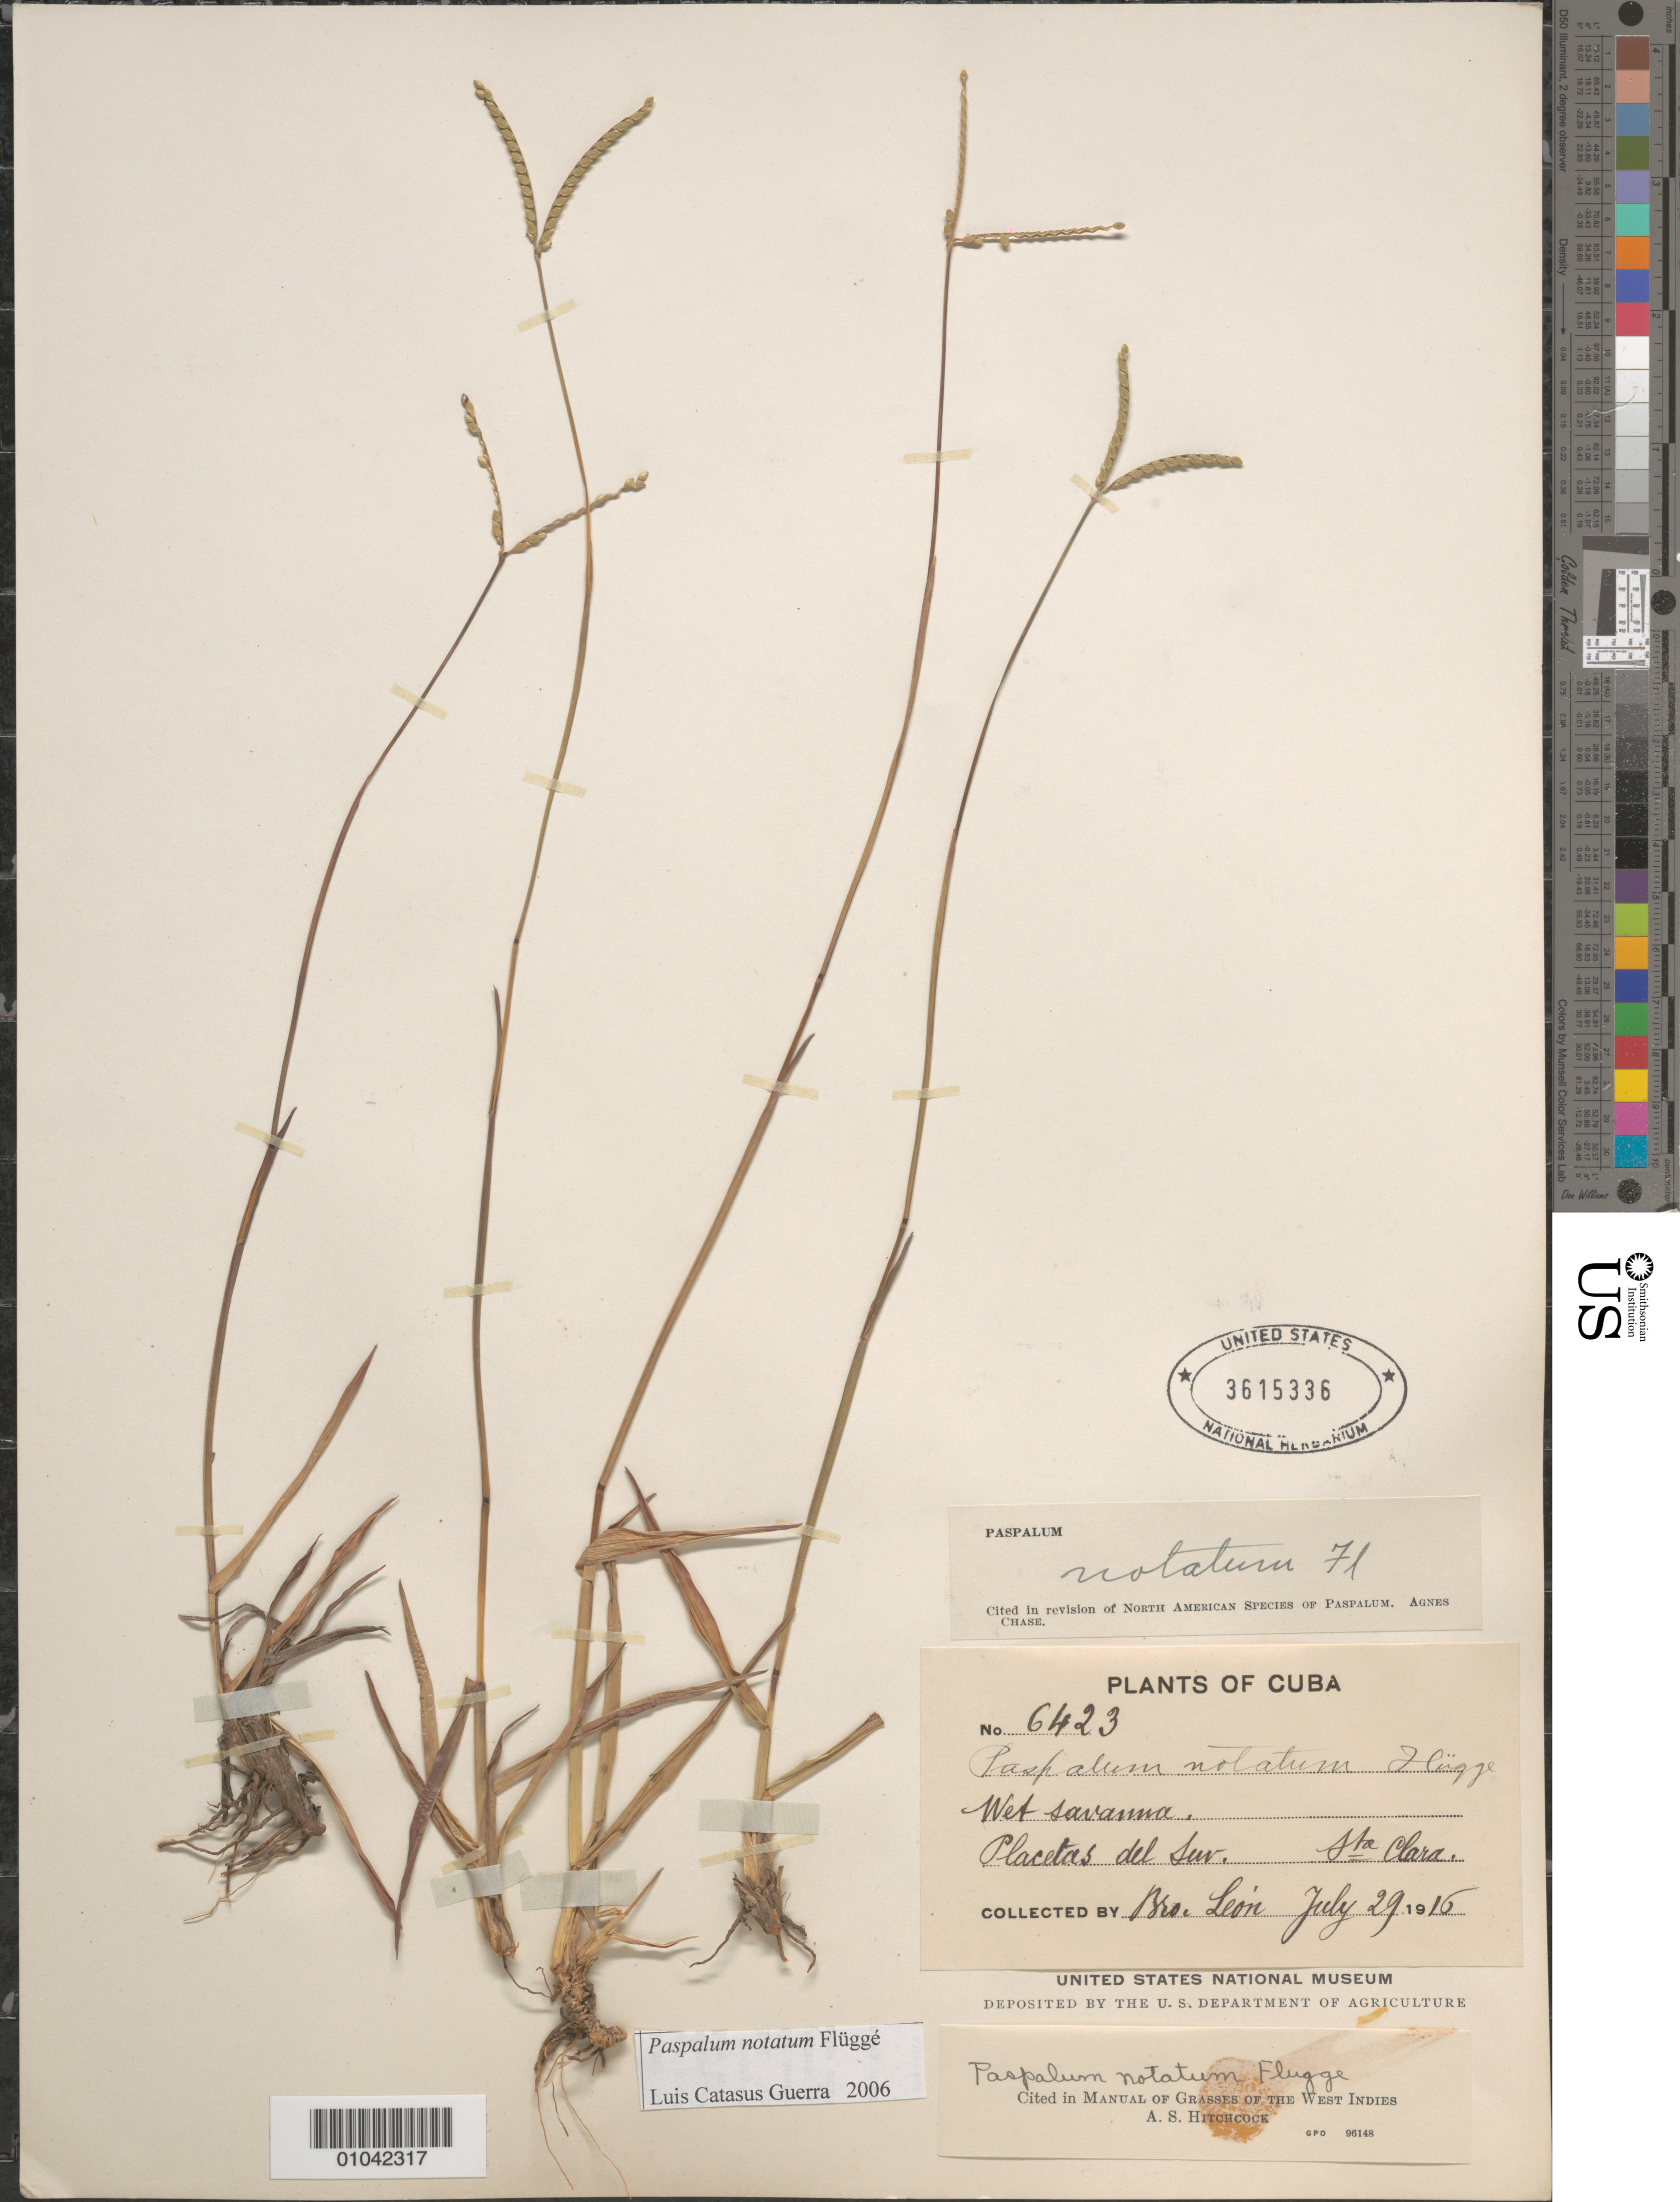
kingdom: Plantae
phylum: Tracheophyta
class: Liliopsida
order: Poales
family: Poaceae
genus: Paspalum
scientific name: Paspalum notatum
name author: Flüggé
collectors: Bro. León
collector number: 6423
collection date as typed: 29 Jul 1916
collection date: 1916-07-29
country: Cuba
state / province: Villa Clara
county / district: Santa Clara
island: Cuba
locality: Placetas del Sur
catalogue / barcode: US 3615336